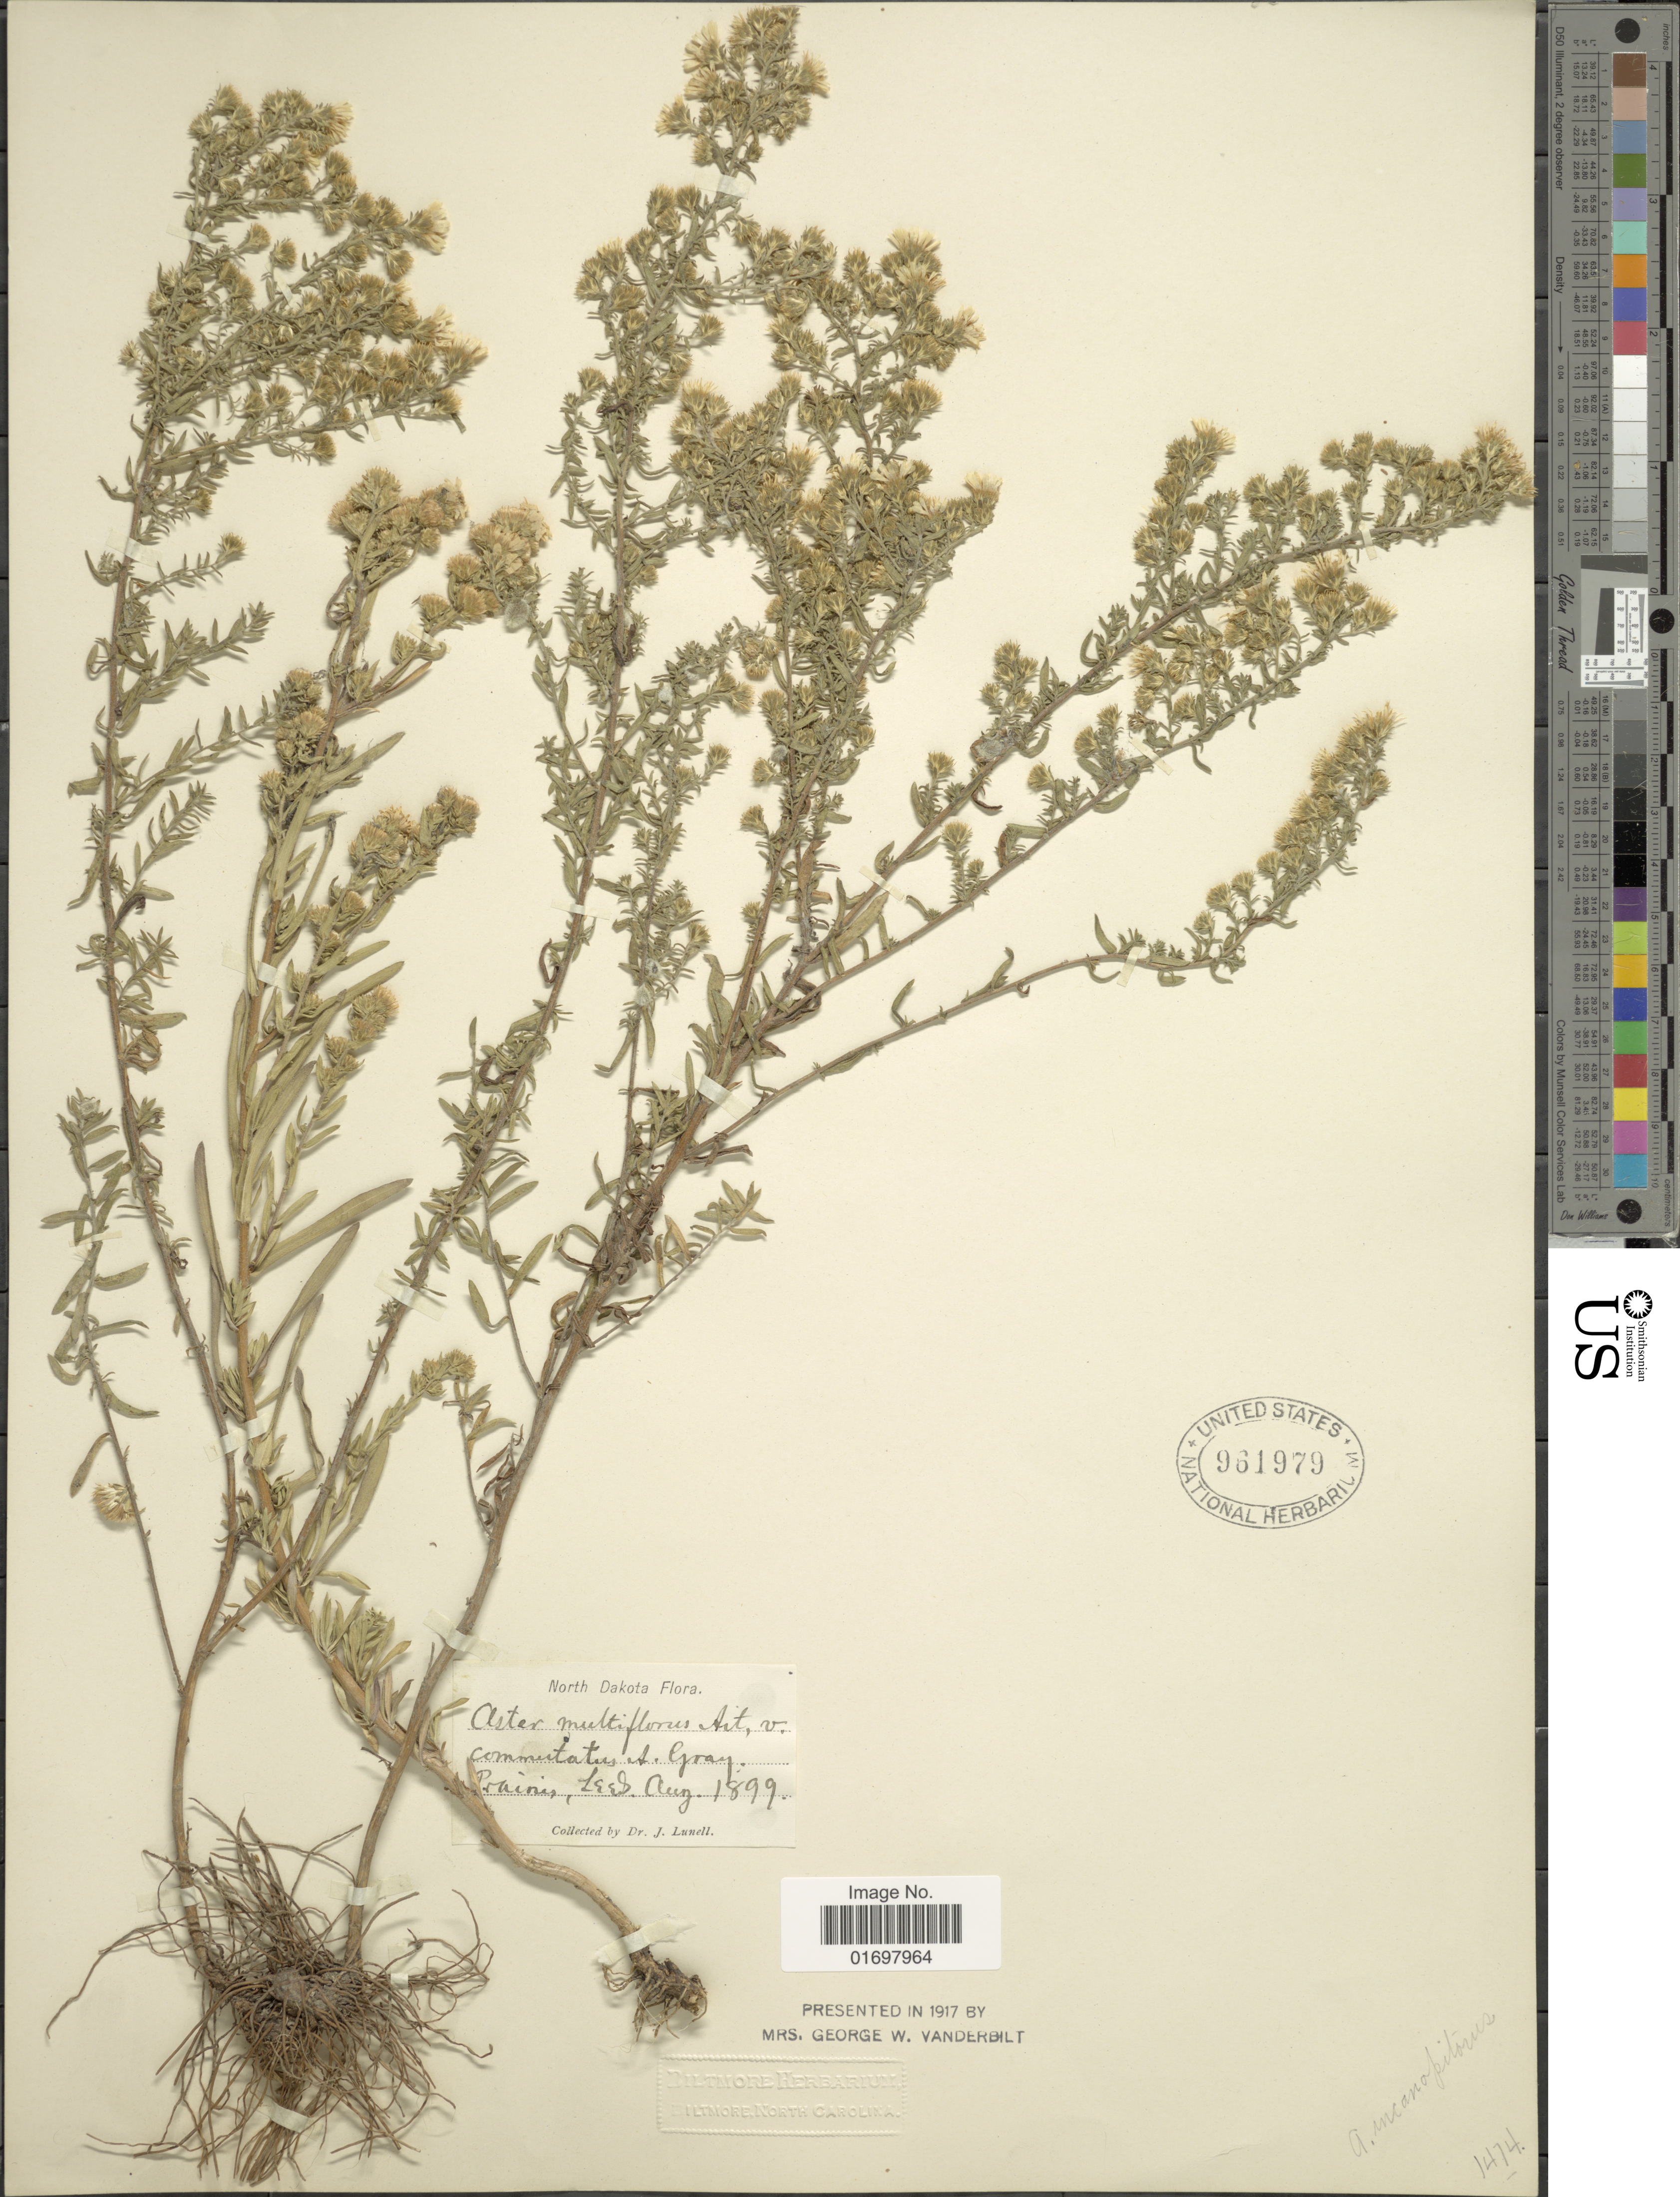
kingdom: Plantae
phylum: Tracheophyta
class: Magnoliopsida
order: Asterales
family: Asteraceae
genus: Symphyotrichum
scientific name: Symphyotrichum falcatum var. commutatum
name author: (Torr. & A. Gray) G.L. Nesom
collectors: J. Lunell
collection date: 1899-08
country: United States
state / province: North Dakota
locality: Prairies, Leeds.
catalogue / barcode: US 961979